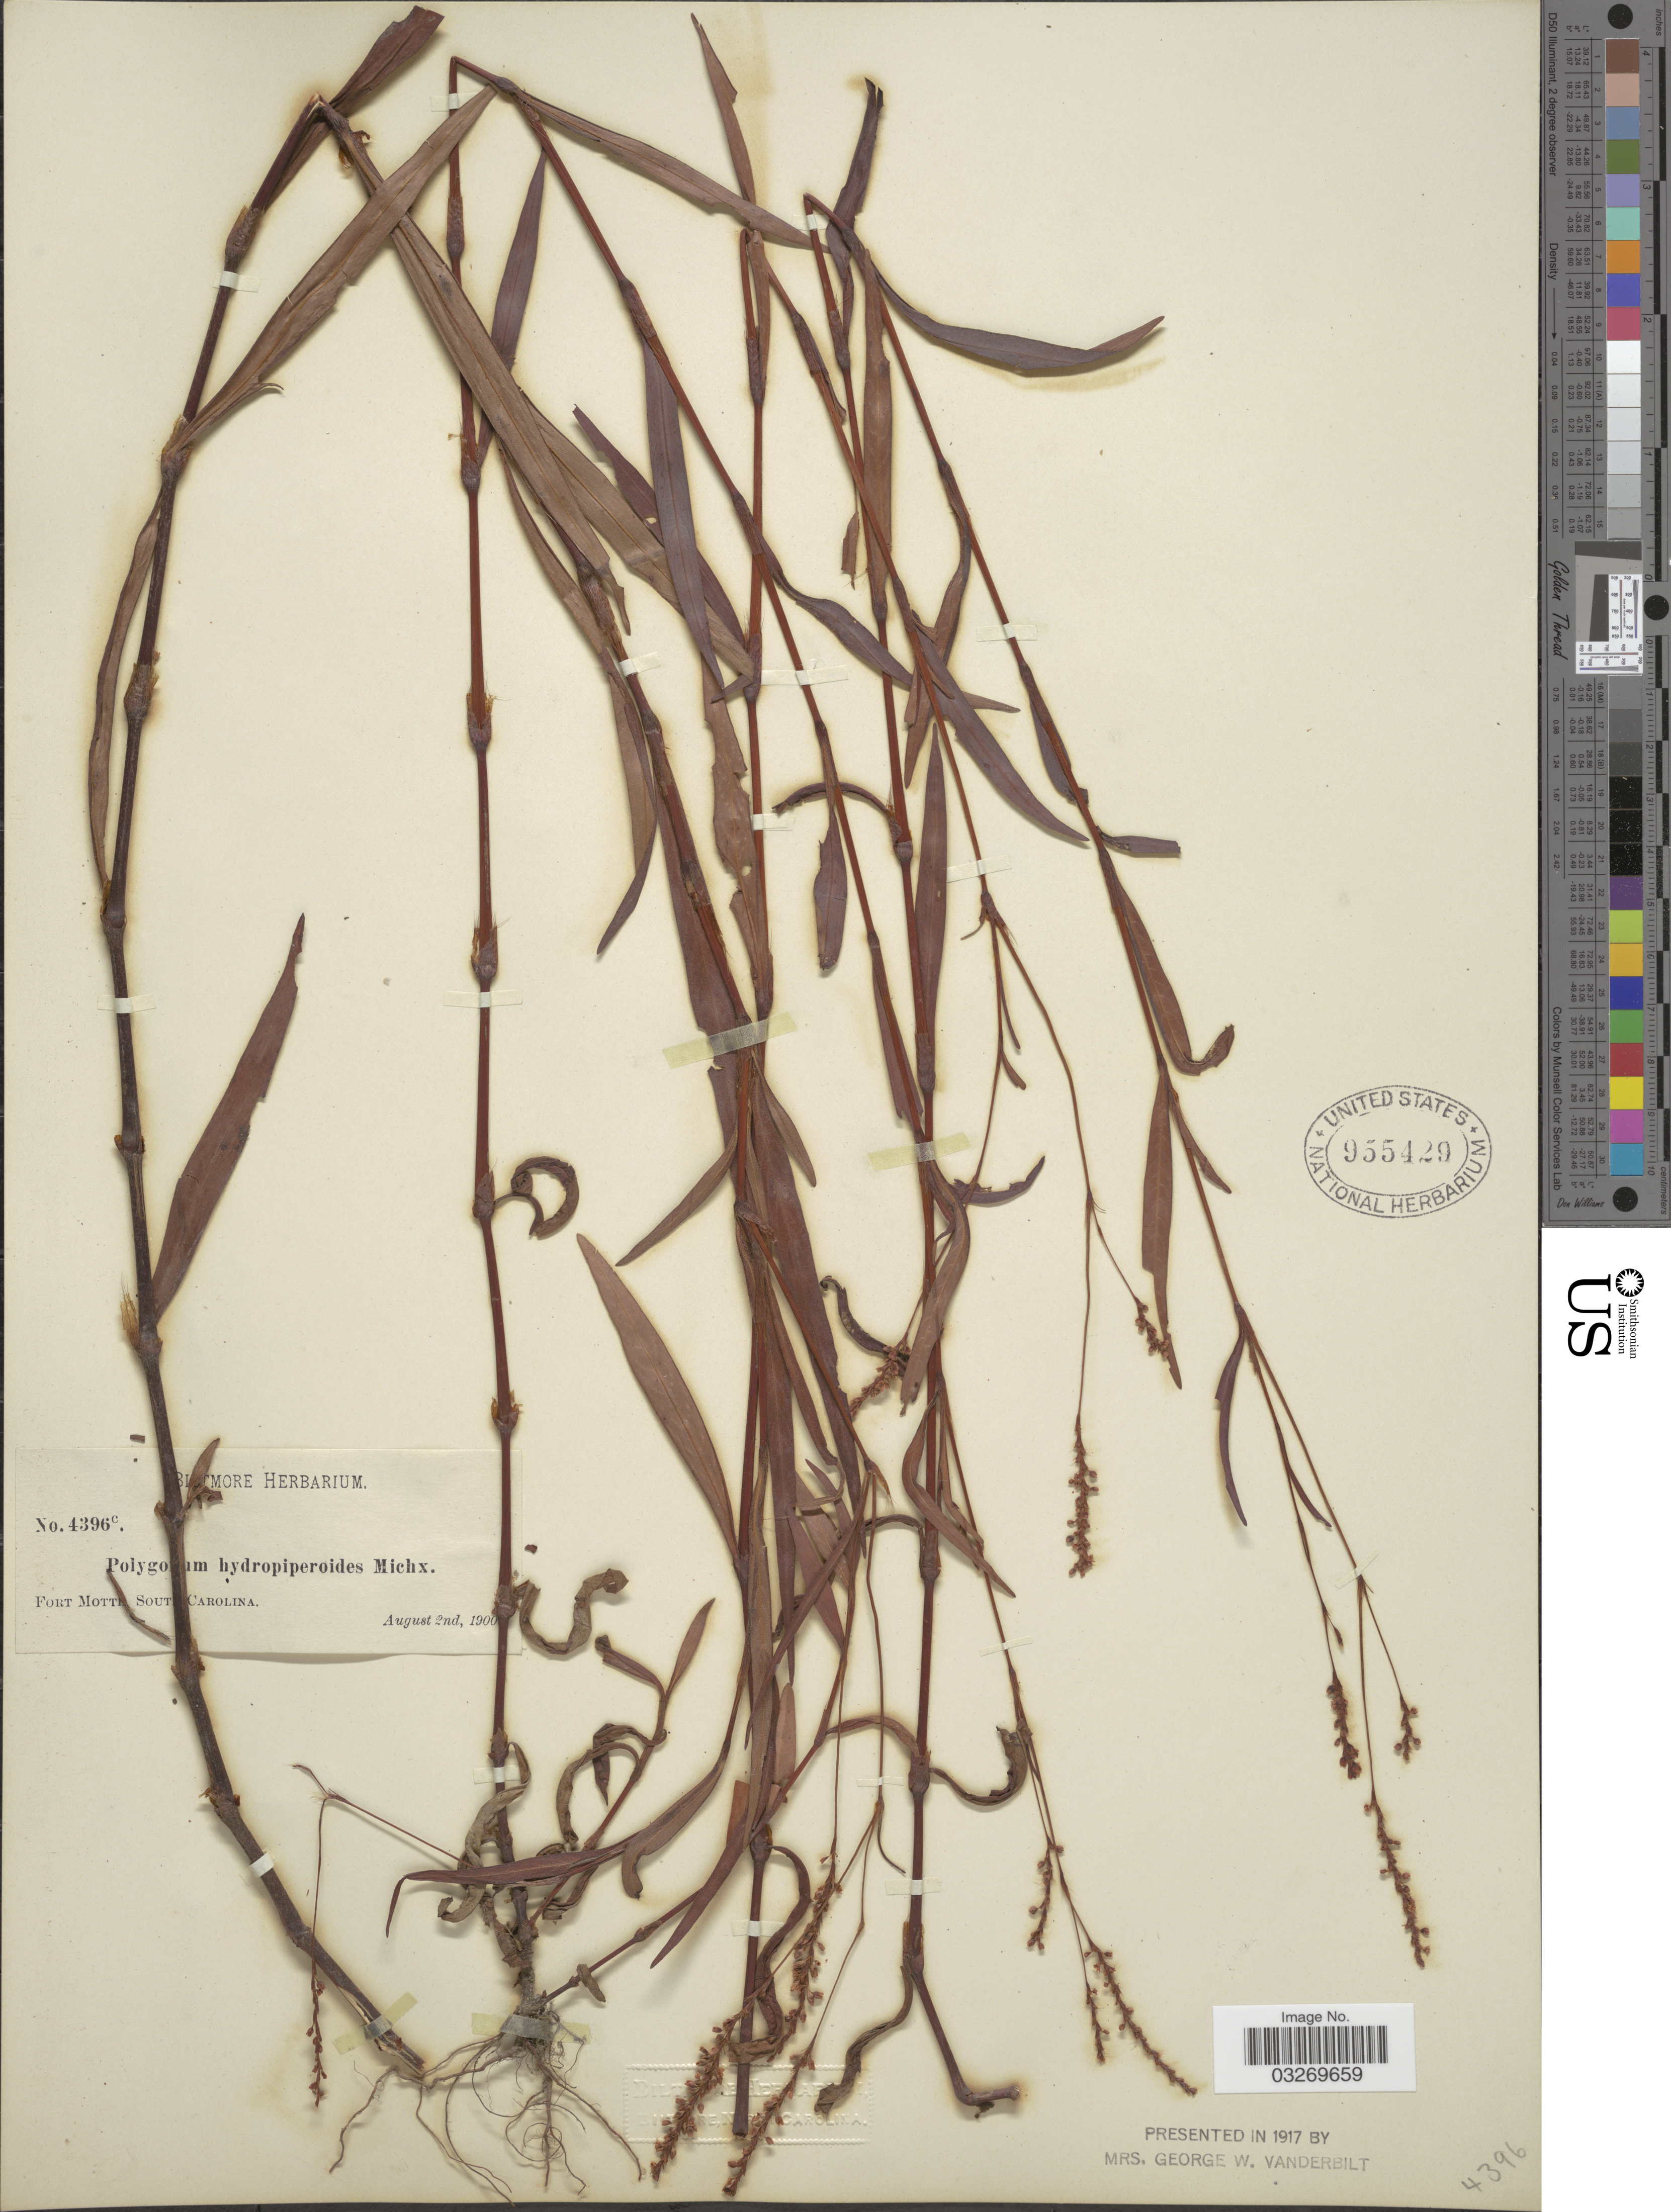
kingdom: Plantae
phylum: Tracheophyta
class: Magnoliopsida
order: Caryophyllales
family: Polygonaceae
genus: Persicaria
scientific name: Persicaria hydropiperoides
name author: (Michx.) Small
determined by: Atha, D. E.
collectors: ex herb. Biltmore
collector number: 4396c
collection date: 1900-08-02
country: United States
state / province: South Carolina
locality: Fort Motte.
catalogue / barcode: US 955429